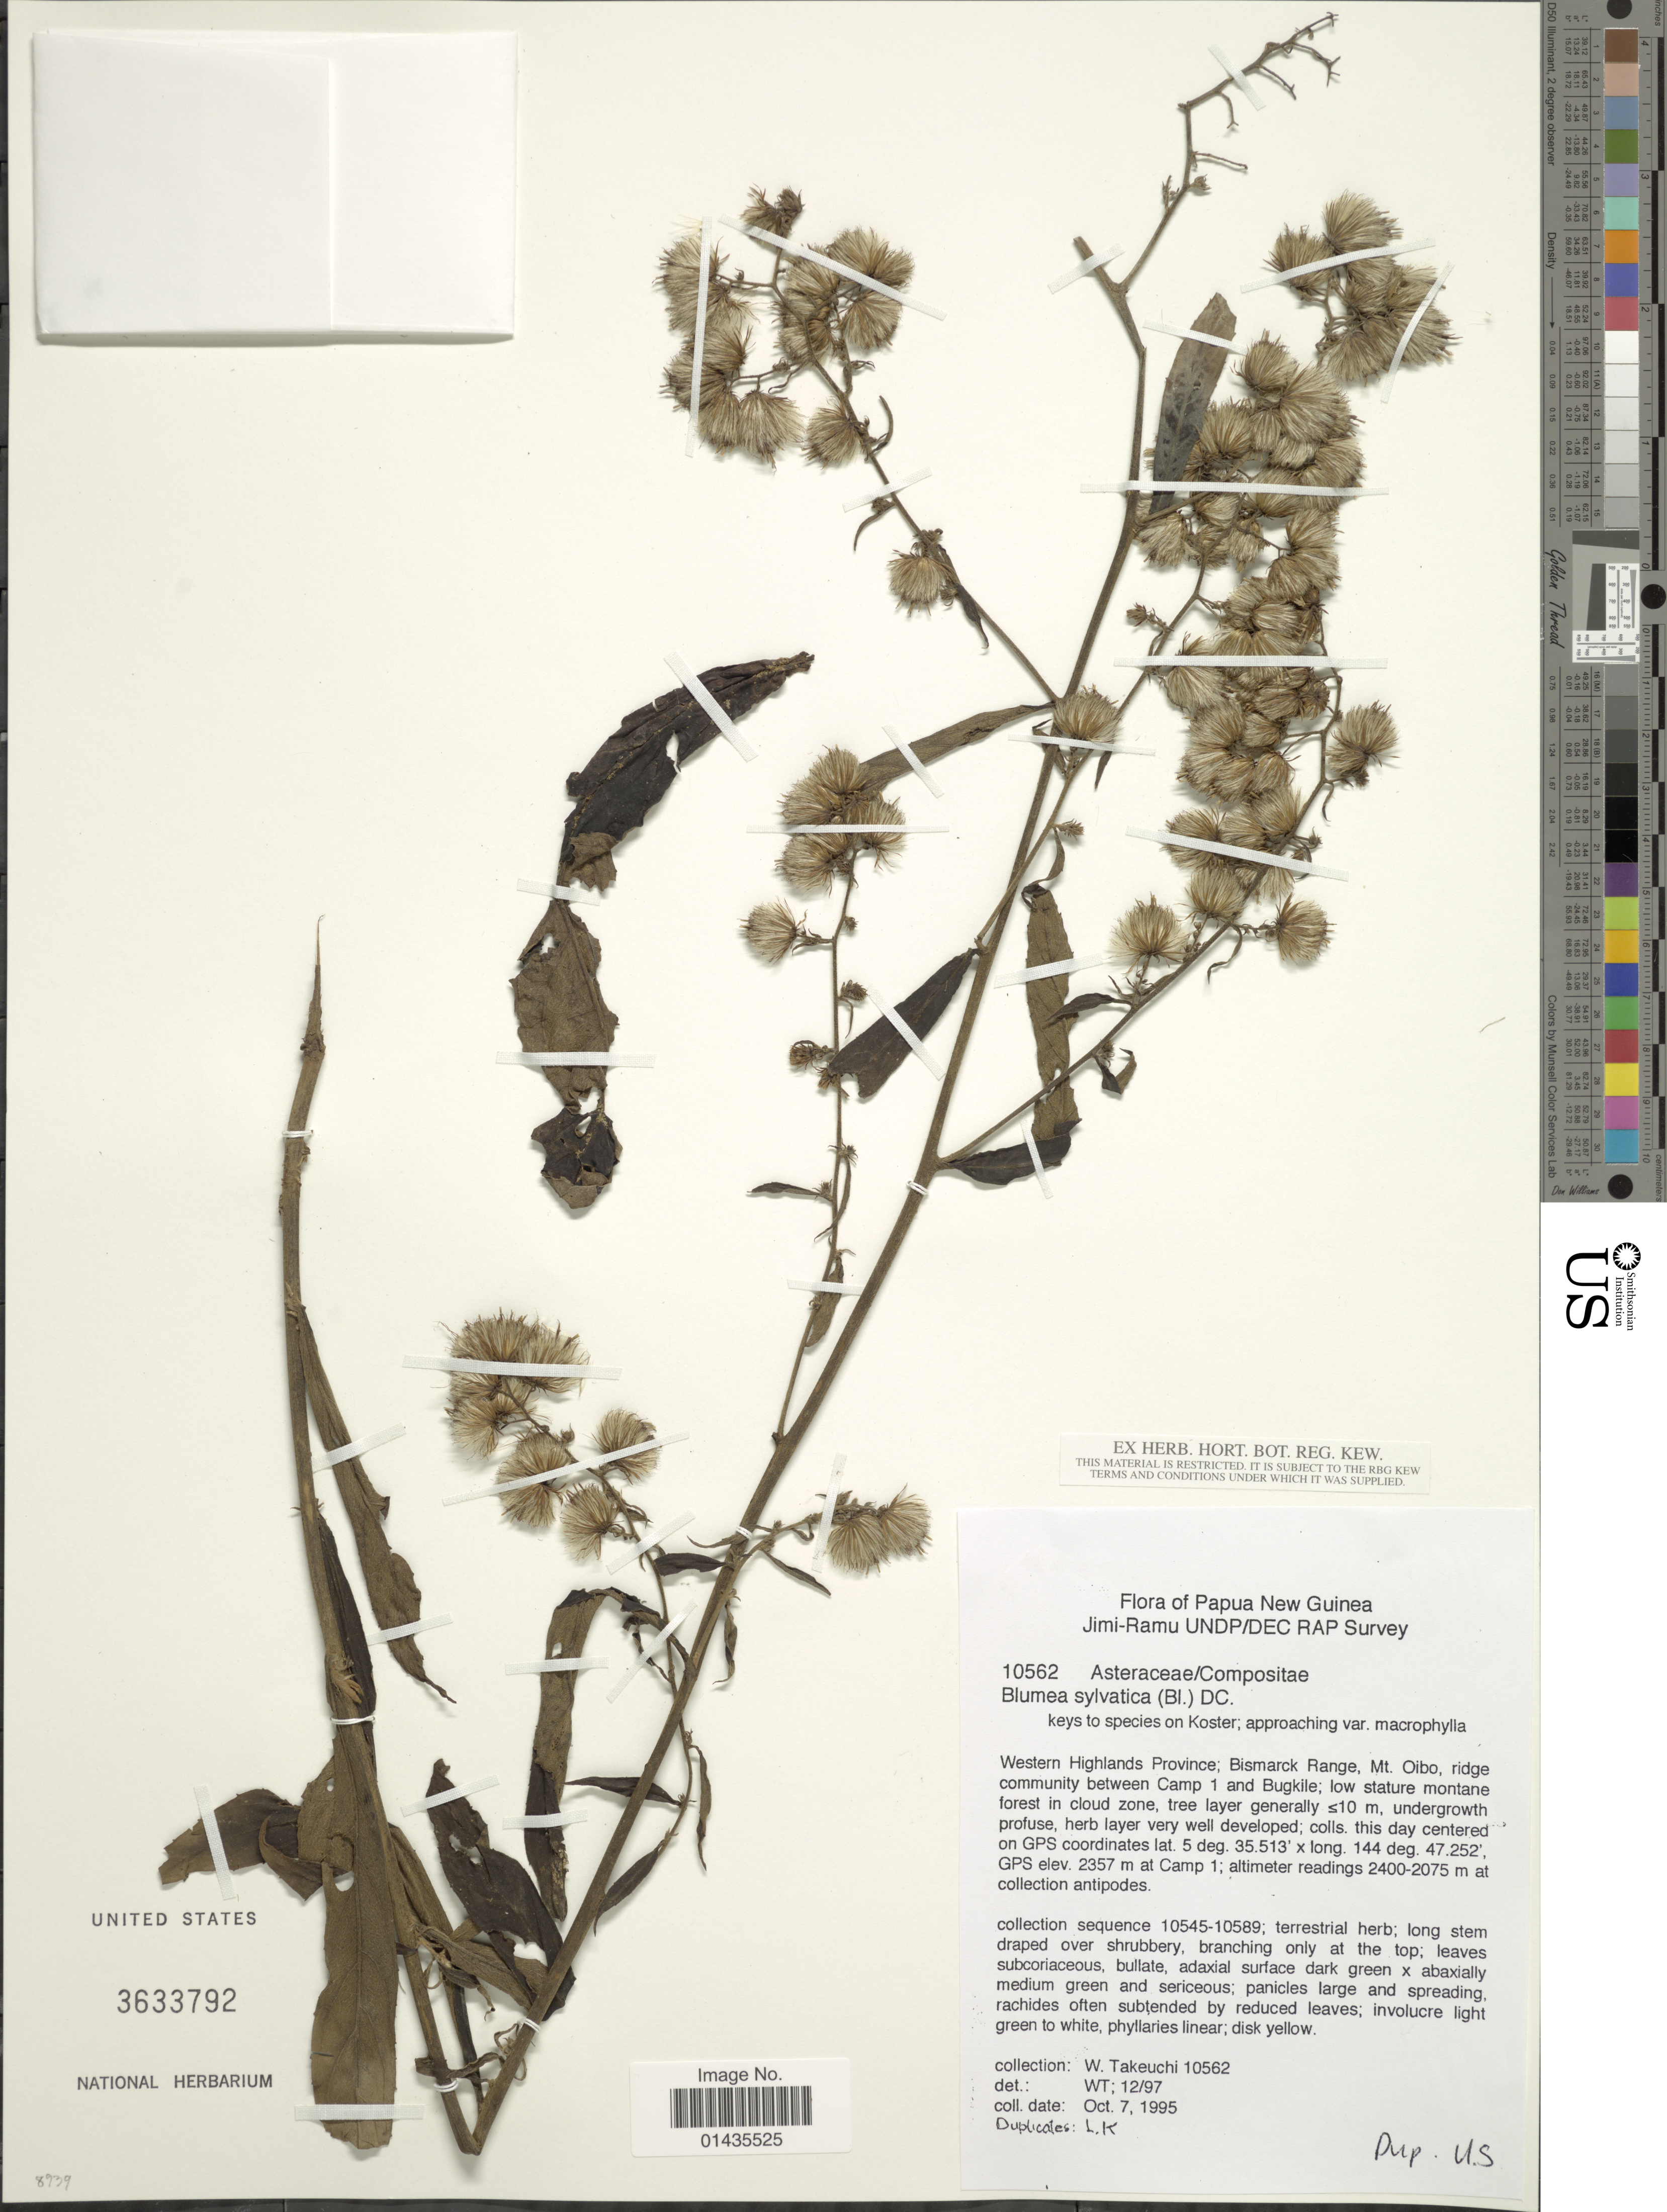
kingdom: Plantae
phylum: Tracheophyta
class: Magnoliopsida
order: Asterales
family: Asteraceae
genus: Blumea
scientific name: Blumea sylvatica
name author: (Blume) DC.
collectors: W. Takeuchi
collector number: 10562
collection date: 1995-10-07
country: Papua New Guinea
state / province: Western Highlands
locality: Bismarck Range, Mt. Oibo, ridge community between Camp 1 and Bugkile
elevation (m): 2357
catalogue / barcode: US 3633792